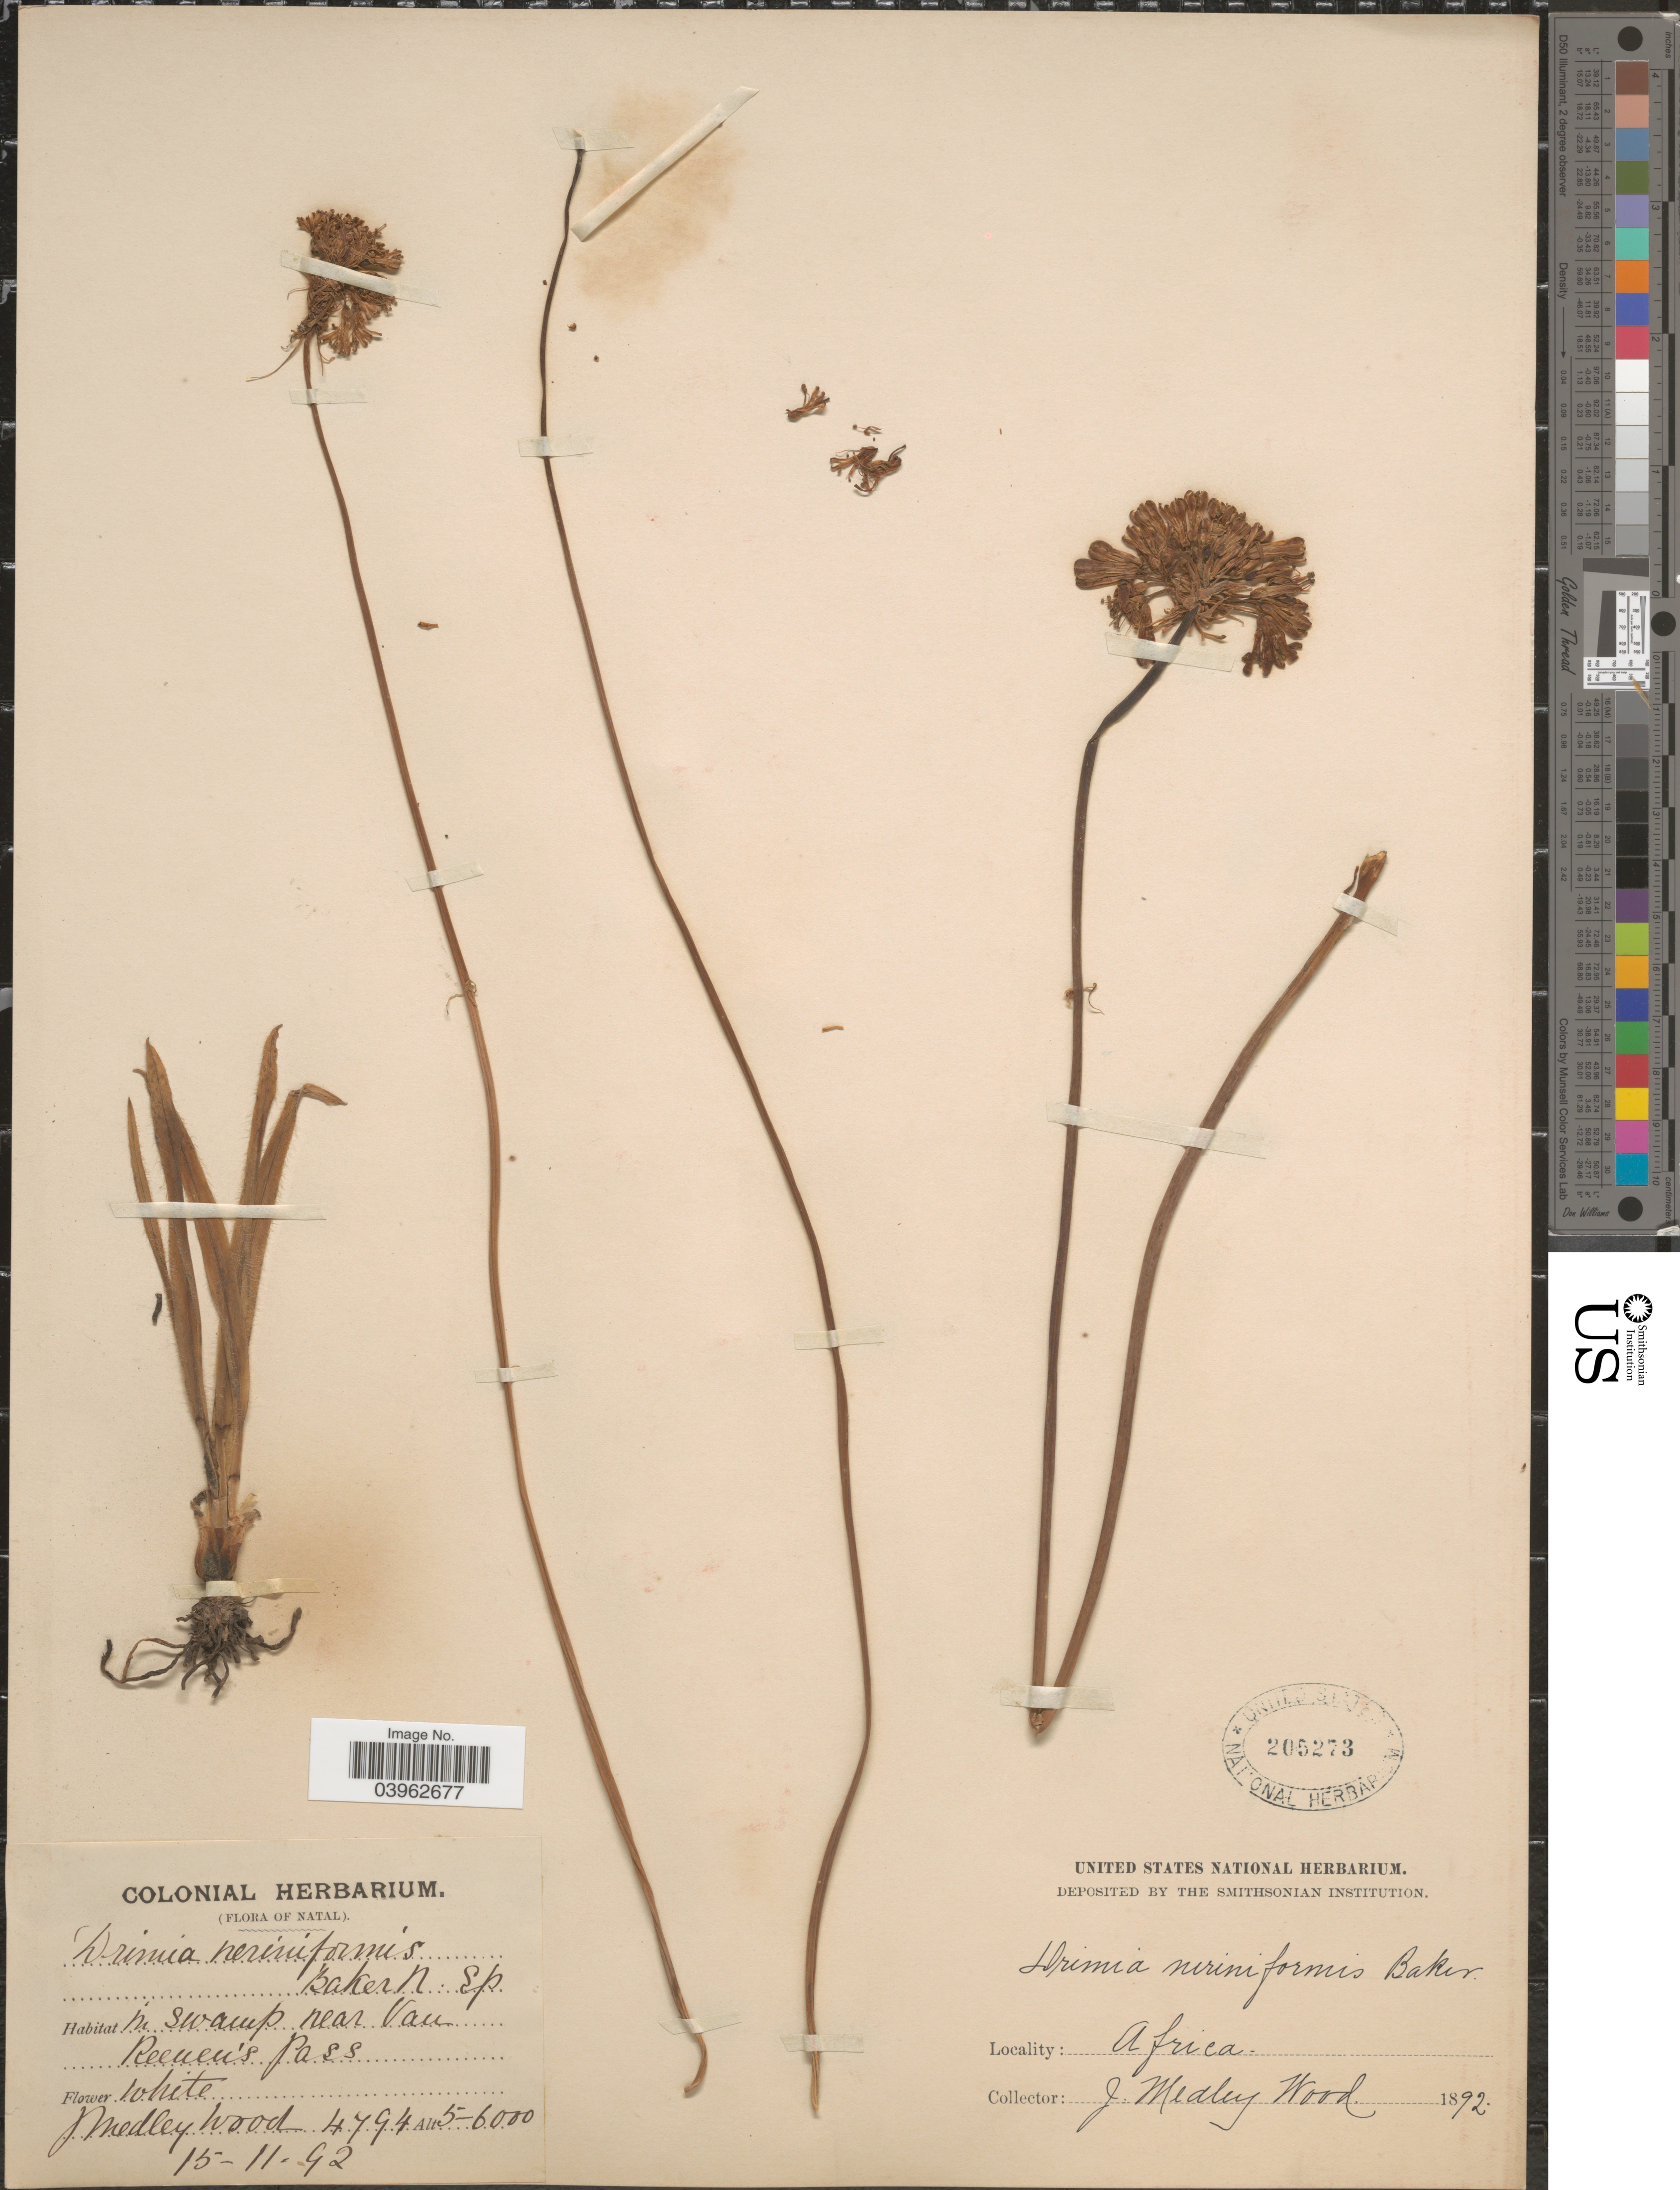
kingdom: Plantae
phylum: Tracheophyta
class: Liliopsida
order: Asparagales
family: Asparagaceae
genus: Drimia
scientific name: Drimia neriniformis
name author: Baker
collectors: J. Medley Wood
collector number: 4794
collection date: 1892-11-15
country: South Africa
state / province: KwaZulu-Natal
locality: Natal. In swamp near Van Reenen's Pass.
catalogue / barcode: US 205273